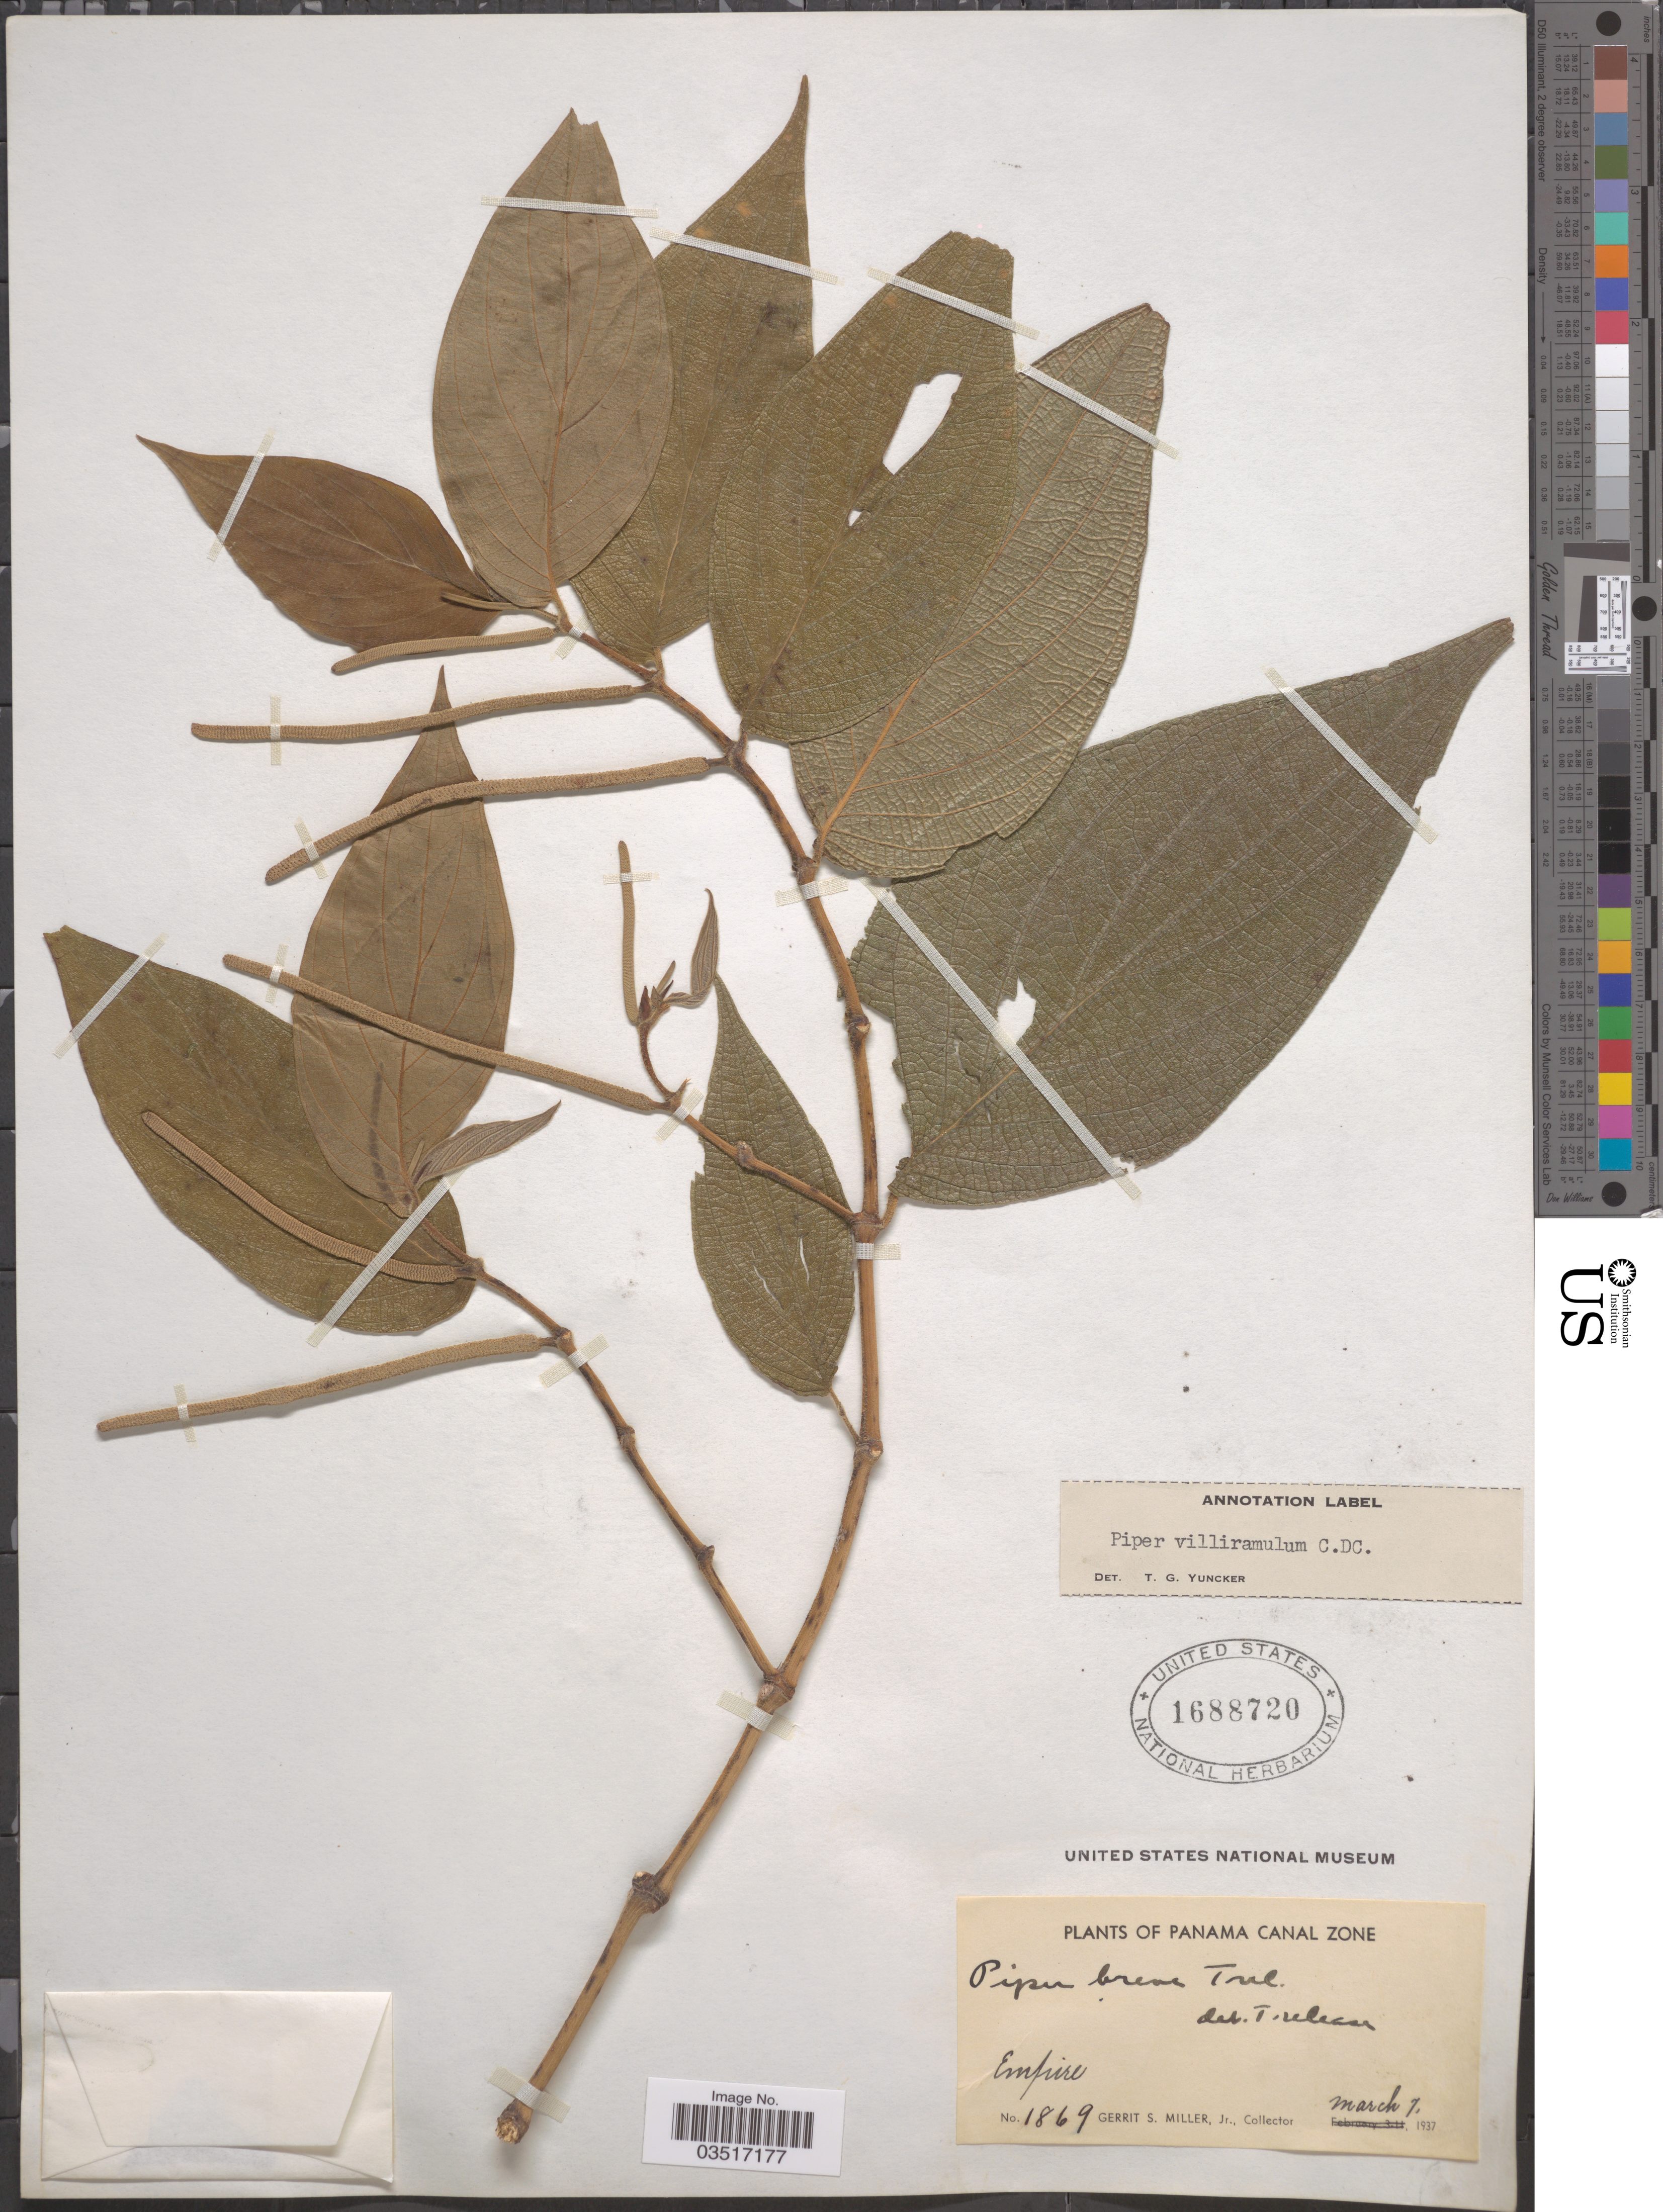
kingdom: Plantae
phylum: Tracheophyta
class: Magnoliopsida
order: Piperales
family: Piperaceae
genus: Piper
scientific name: Piper villiramulum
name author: C. DC.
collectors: G. S. Miller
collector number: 1869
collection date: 1937-03-07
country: Panama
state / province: Colón / Panamá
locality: Panama Canal Zone. Empire.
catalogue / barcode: US 1688720